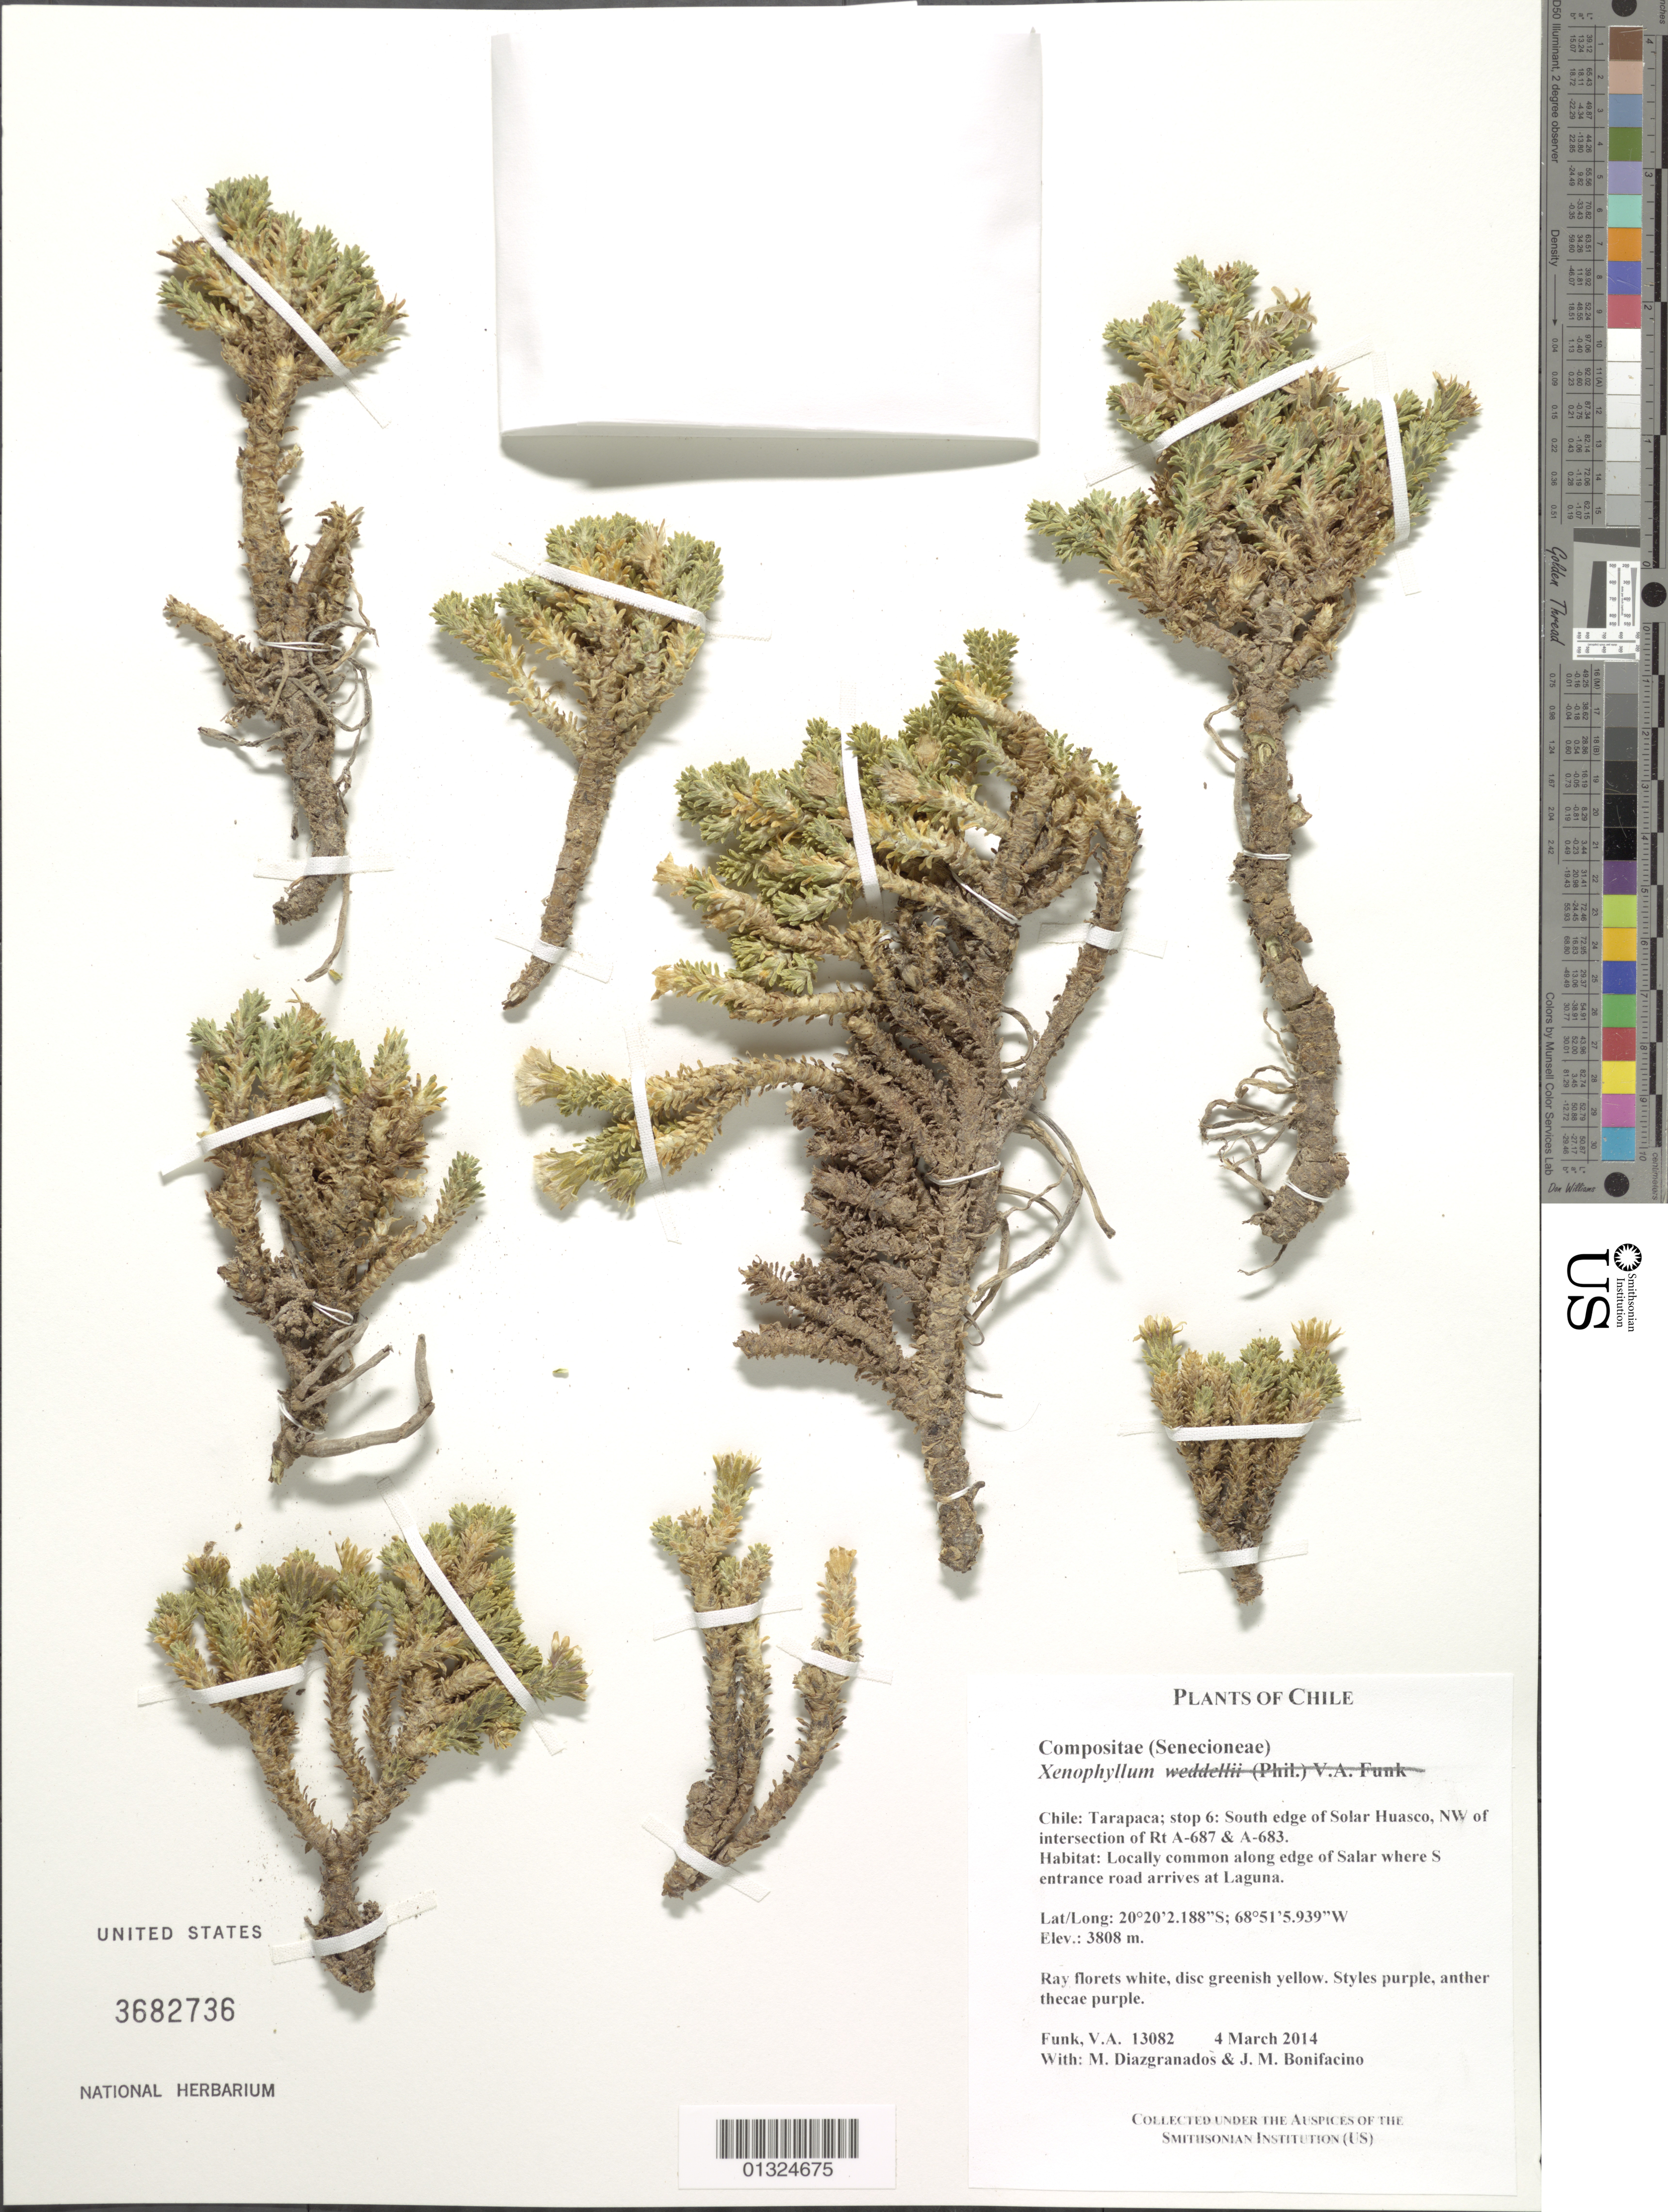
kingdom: Plantae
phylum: Tracheophyta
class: Magnoliopsida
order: Asterales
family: Asteraceae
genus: Xenophyllum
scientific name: Xenophyllum weddellii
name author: (Phil.) V.A. Funk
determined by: Calvo, Joel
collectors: V. Funk, M. Diazgranados C. & M. Bonifacino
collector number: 13082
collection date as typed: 4 March 2014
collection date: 2014-03-04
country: Chile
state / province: Tarapacá (I)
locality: South edge of Solar Huasco, NW of intersection of Rt A-687 & A-683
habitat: Locally common along edge of Salar where S entrance road arrives at Laguna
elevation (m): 3808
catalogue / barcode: US 3682736